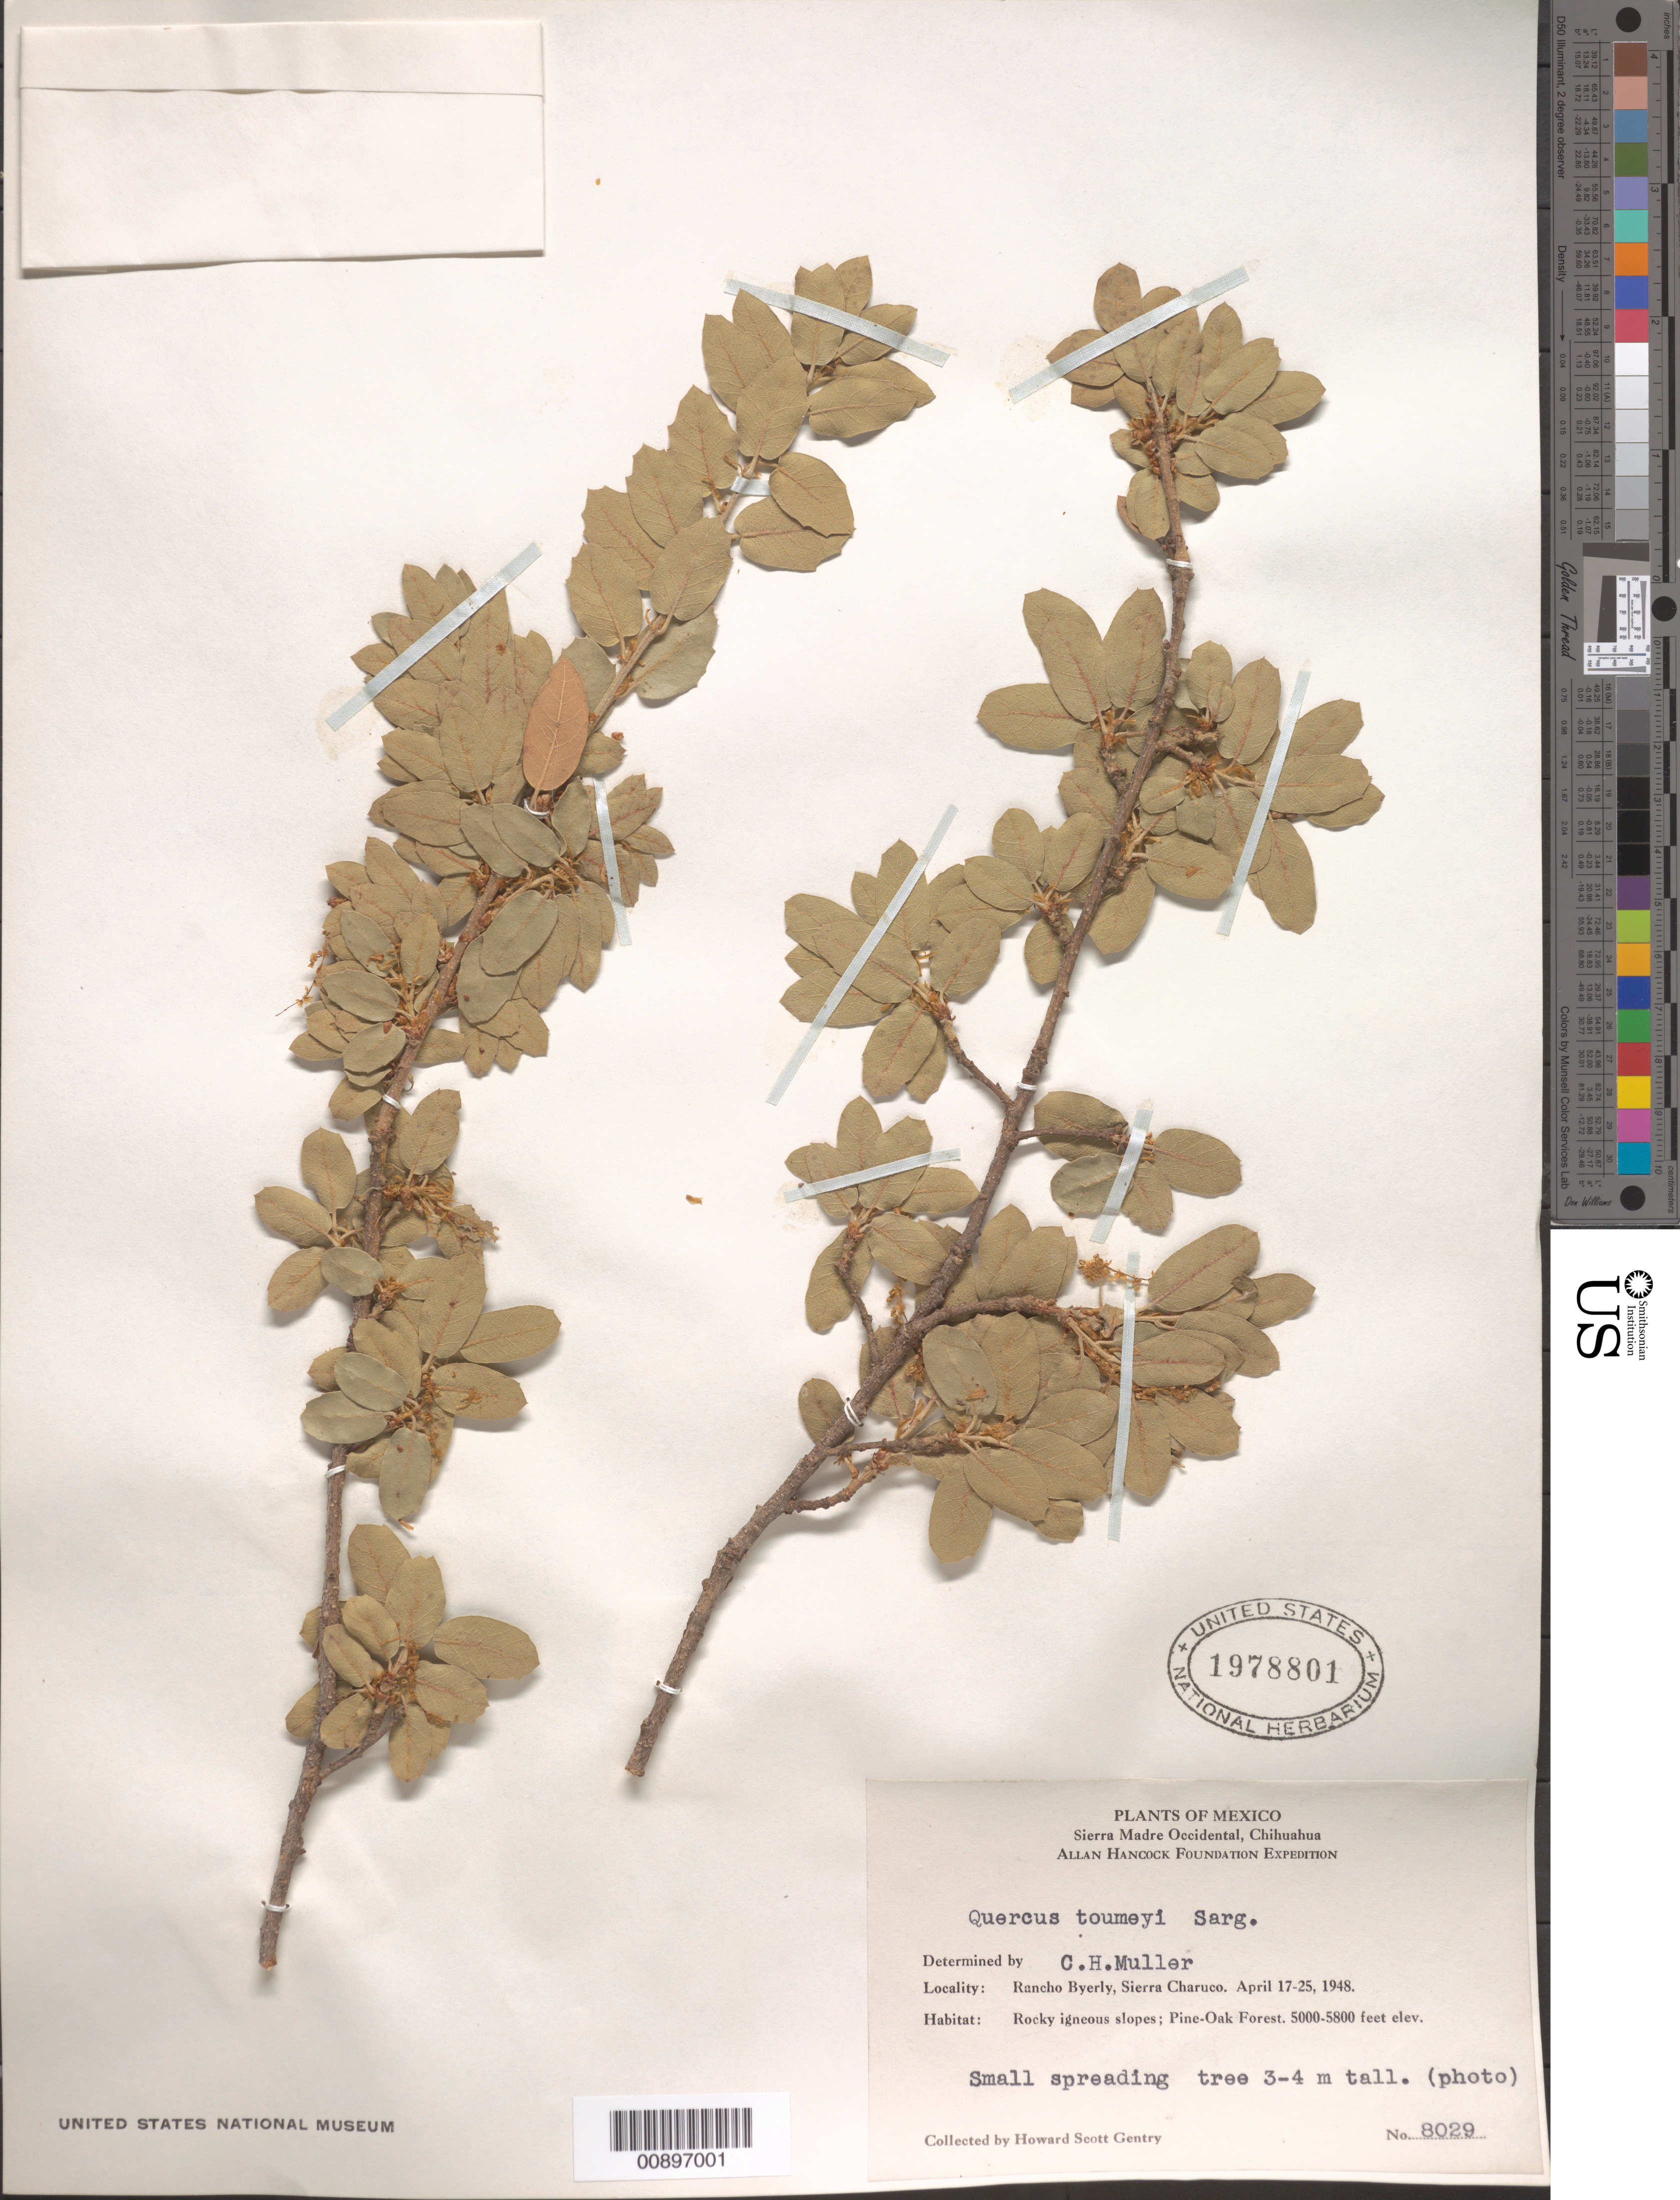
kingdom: Plantae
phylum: Tracheophyta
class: Magnoliopsida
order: Fagales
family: Fagaceae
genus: Quercus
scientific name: Quercus toumeyi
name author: Sarg.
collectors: H. S. Gentry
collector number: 8029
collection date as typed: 17 Apr 1948 to 25 Apr 1948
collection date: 1948-04-17/1948-04-25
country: Mexico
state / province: Chihuahua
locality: Rancho Byerly, Sierra Charuco, Chihuahua.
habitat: Rocky igneous slopes; Pine-Oak Forest.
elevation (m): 1524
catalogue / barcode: US 1978801